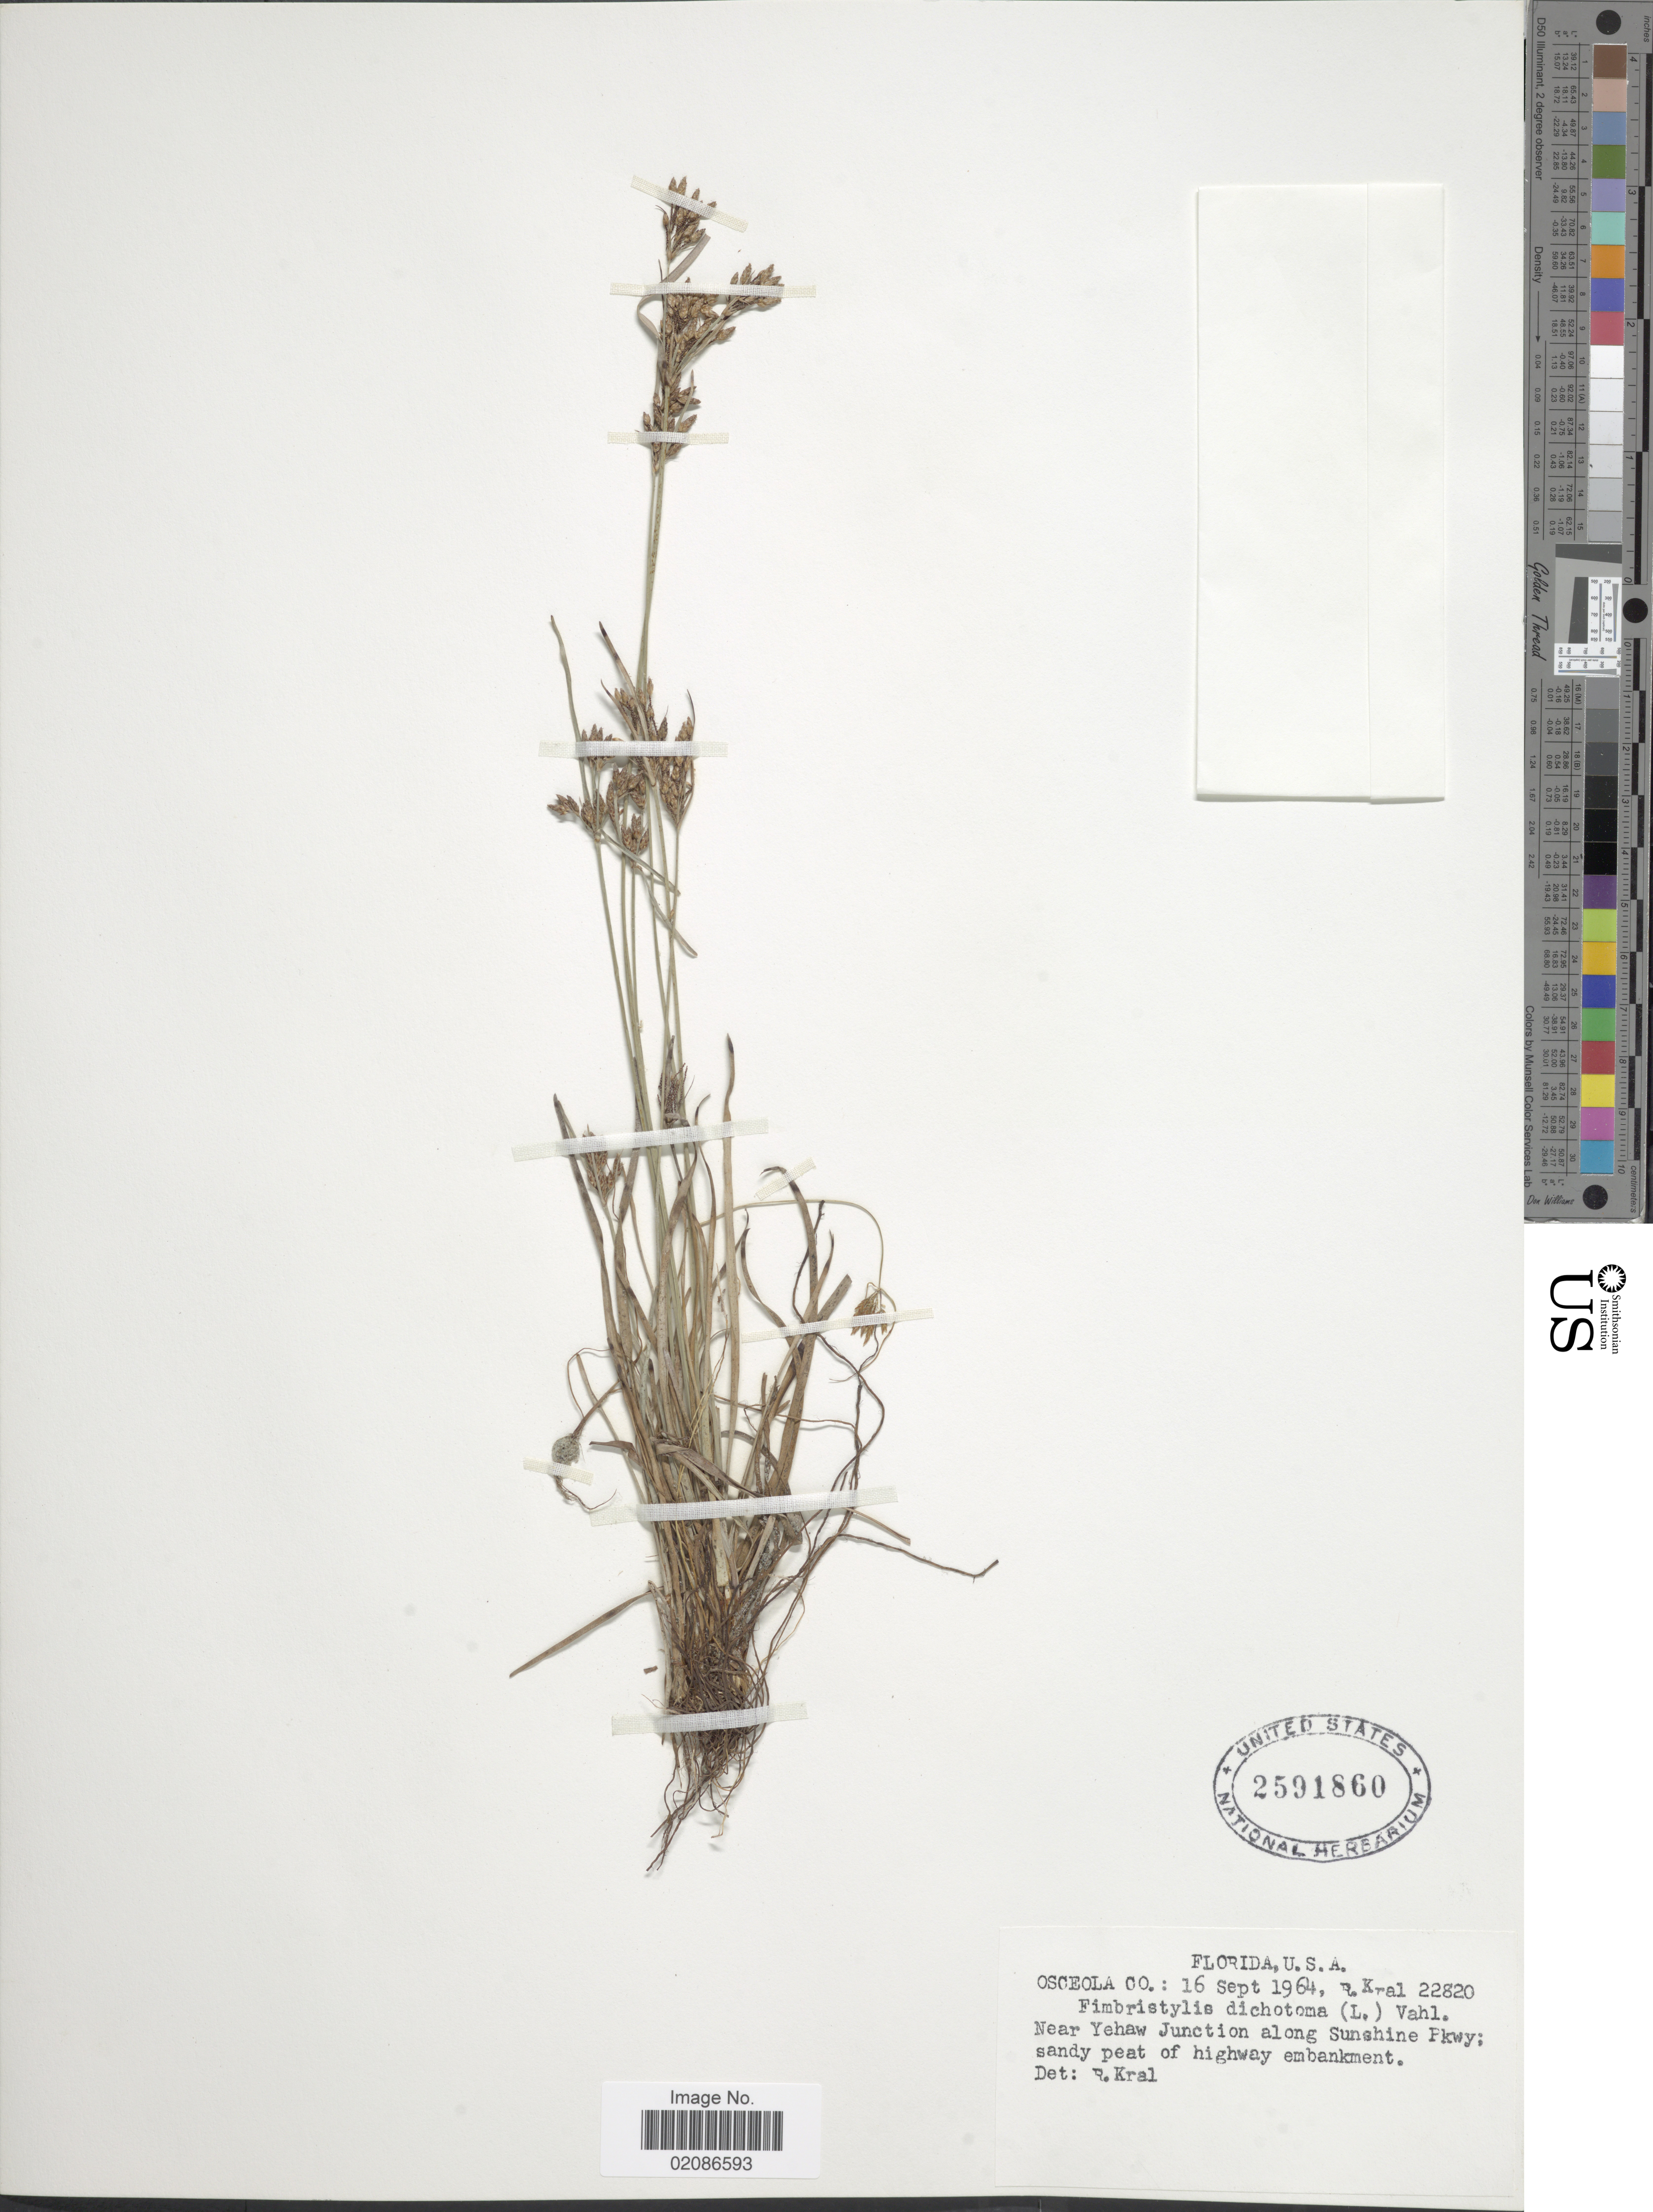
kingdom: Plantae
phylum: Tracheophyta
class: Liliopsida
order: Poales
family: Cyperaceae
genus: Fimbristylis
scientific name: Fimbristylis dichotoma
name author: (L.) Vahl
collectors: R. Kral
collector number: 22820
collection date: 1964-09-16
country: United States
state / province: Florida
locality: U.S.A. Osceola Co.: Near Yehaw Junction along Sunshine Pkwy; sandy peat of highway embankment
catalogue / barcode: US 2591860